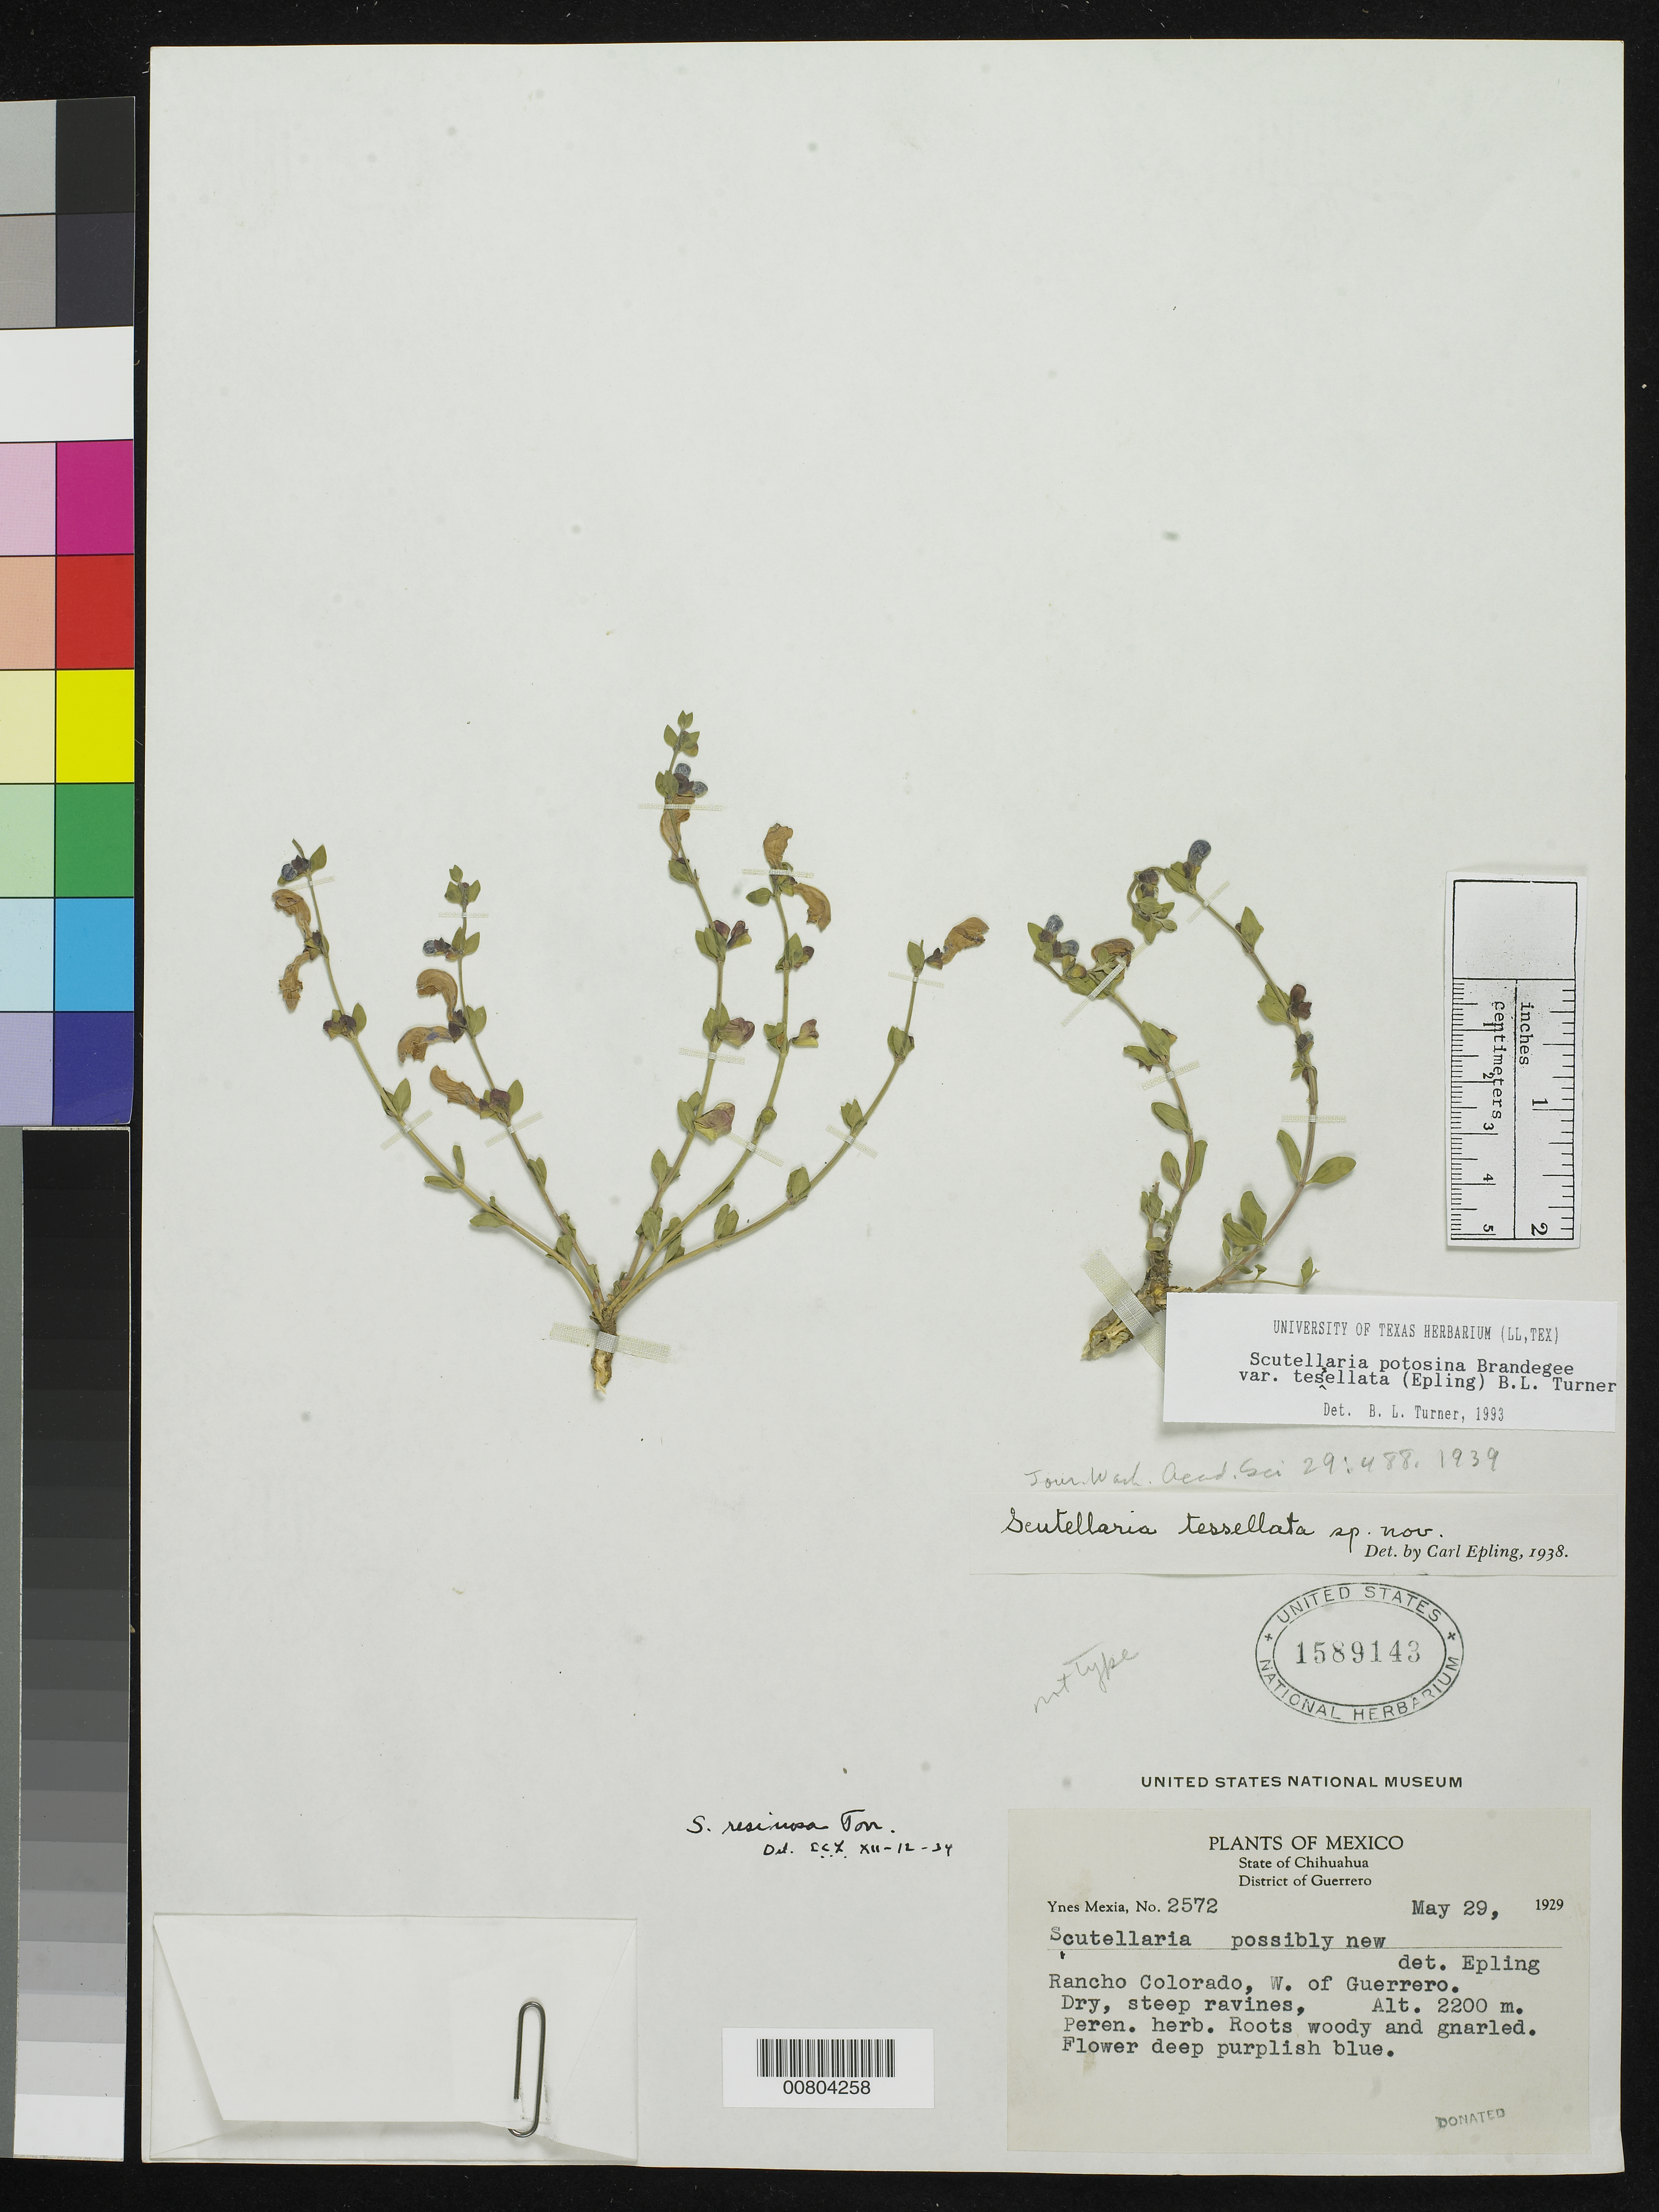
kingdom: Plantae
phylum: Tracheophyta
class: Magnoliopsida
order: Lamiales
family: Lamiaceae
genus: Scutellaria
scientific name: Scutellaria potosina var. tessellata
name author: Brandegee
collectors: Y. Mexia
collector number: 2572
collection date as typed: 29 May 1929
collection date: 1929-05-29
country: Mexico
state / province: Chihuahua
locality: Rancho Colorado, W. of Guerrero, Chihuahua.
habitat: Dry, steep ravines.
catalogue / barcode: US 1589143